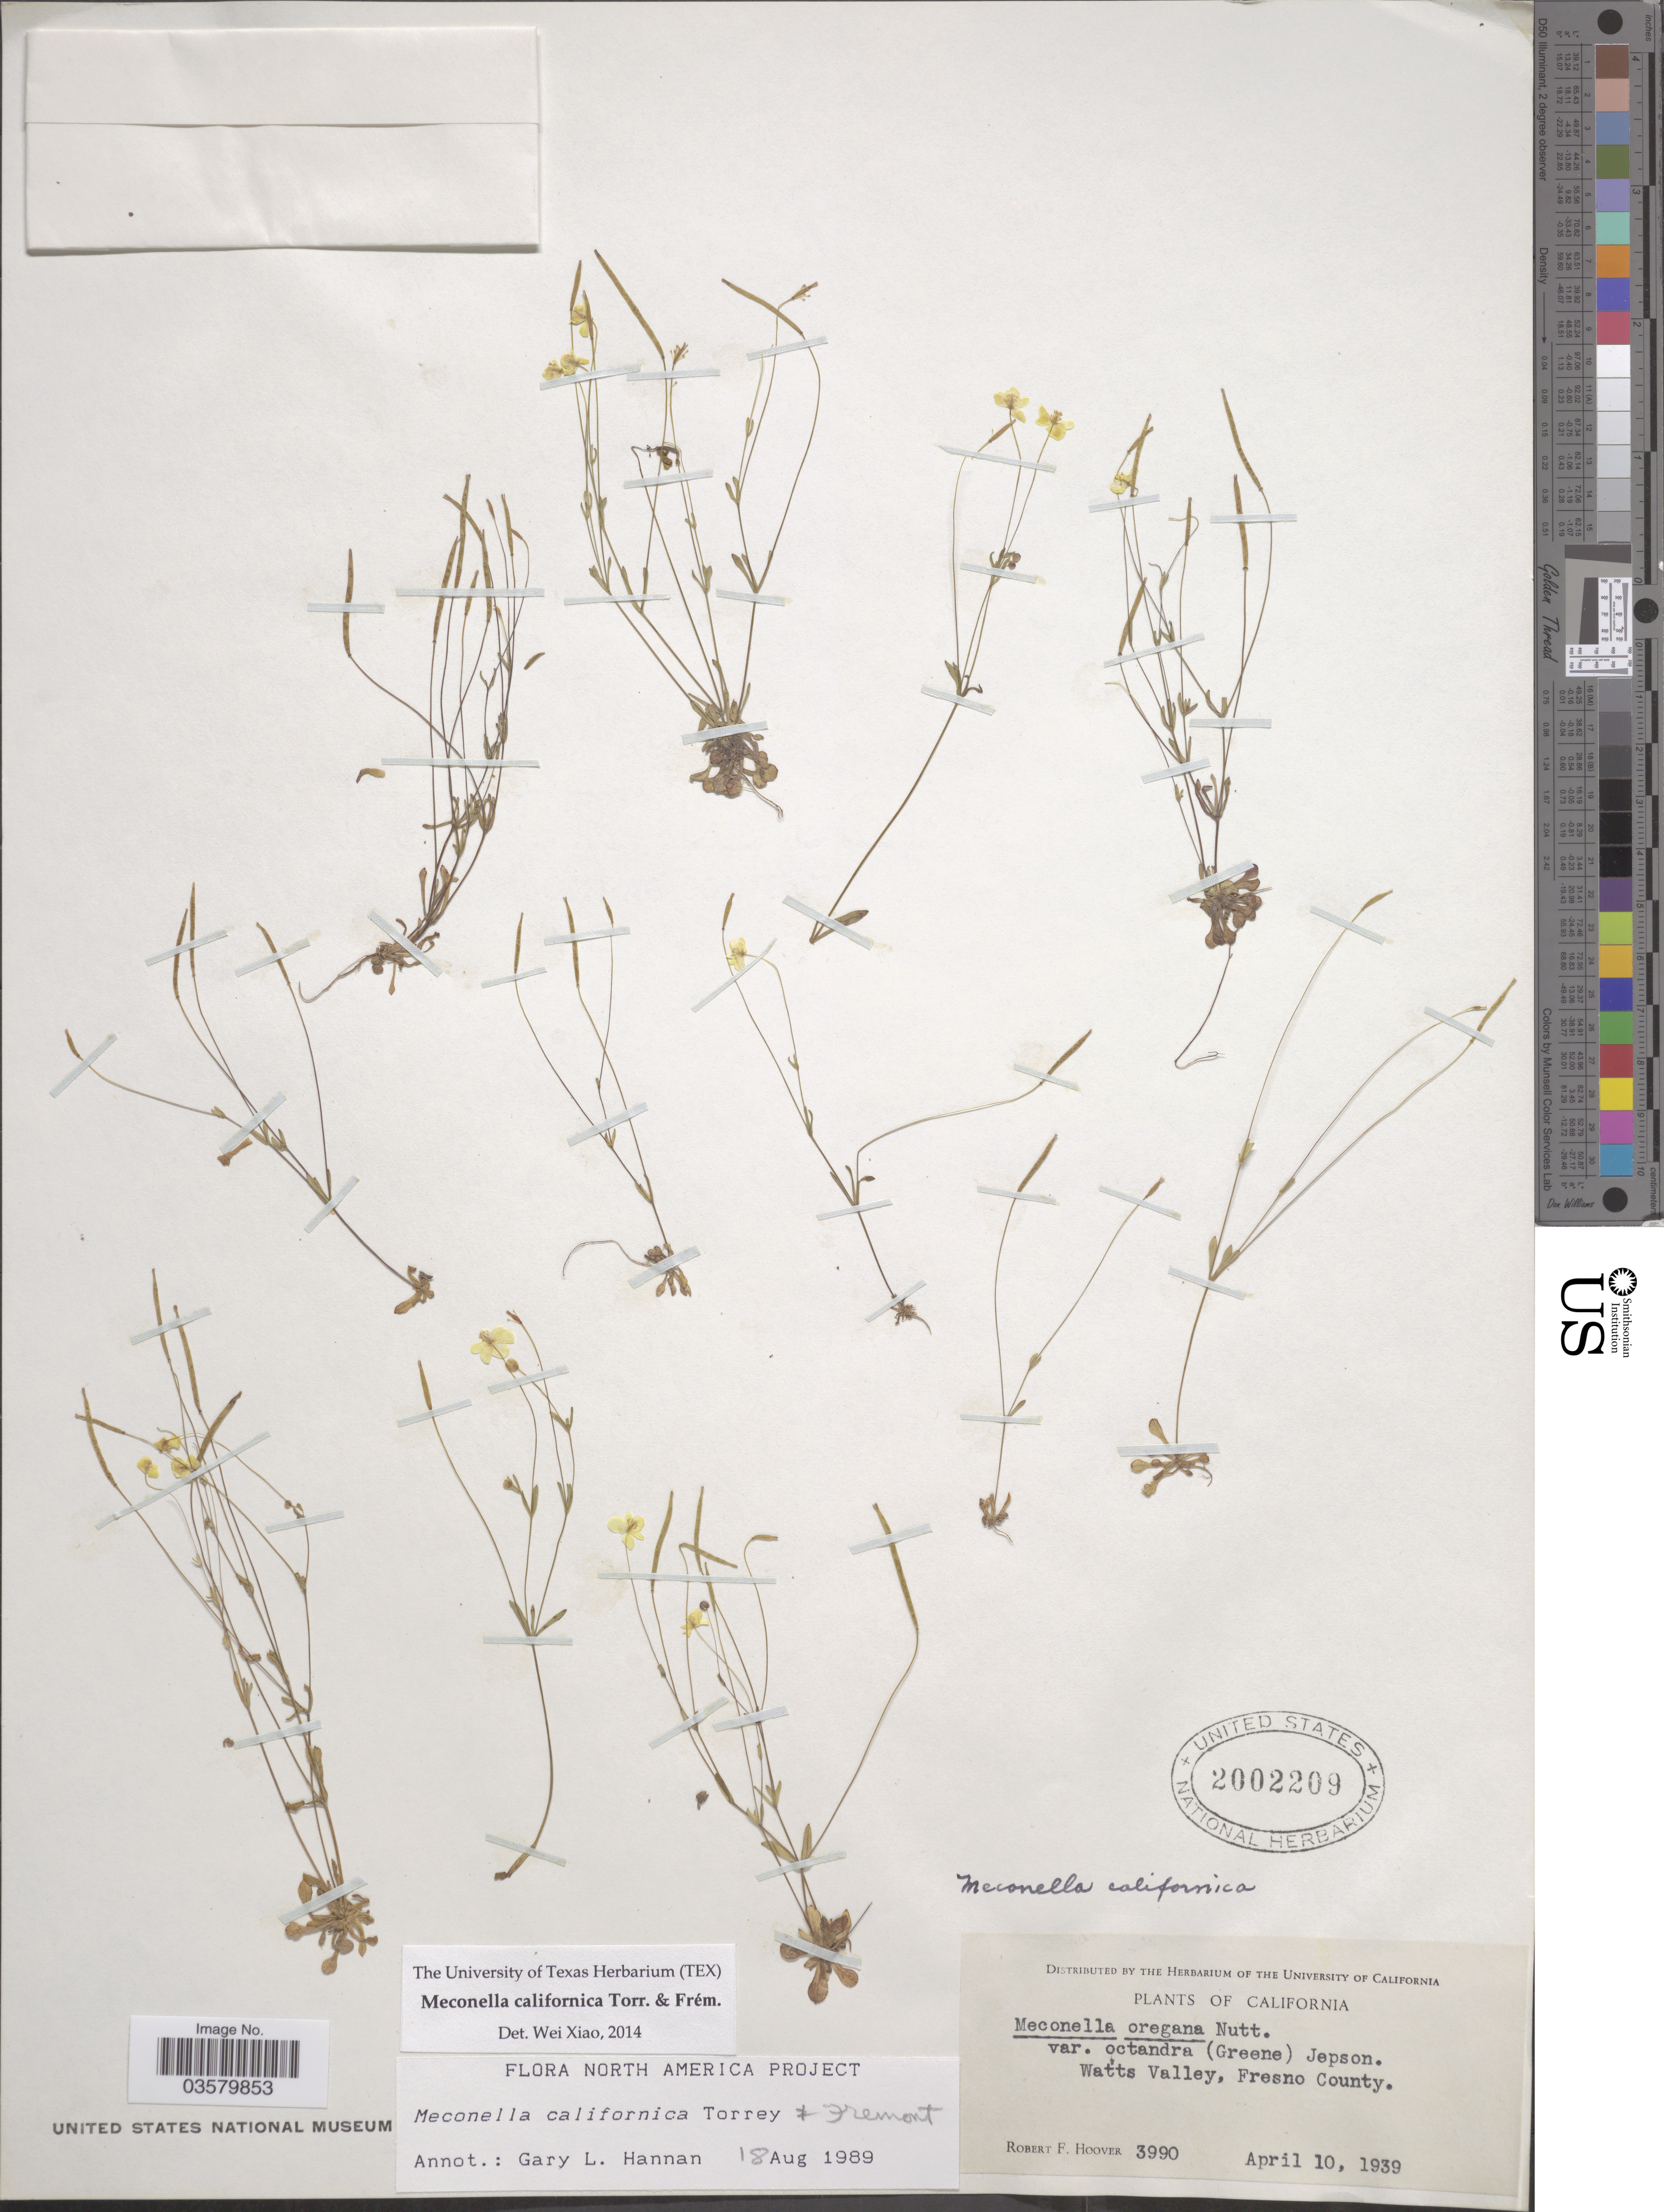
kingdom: Plantae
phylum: Tracheophyta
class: Magnoliopsida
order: Ranunculales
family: Papaveraceae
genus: Meconella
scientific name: Meconella californica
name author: Torr. & Frém.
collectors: R. F. Hoover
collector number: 3990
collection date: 1939-04-10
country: United States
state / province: California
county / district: Fresno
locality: Watts Valley, Fresno County.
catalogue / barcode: US 2002209